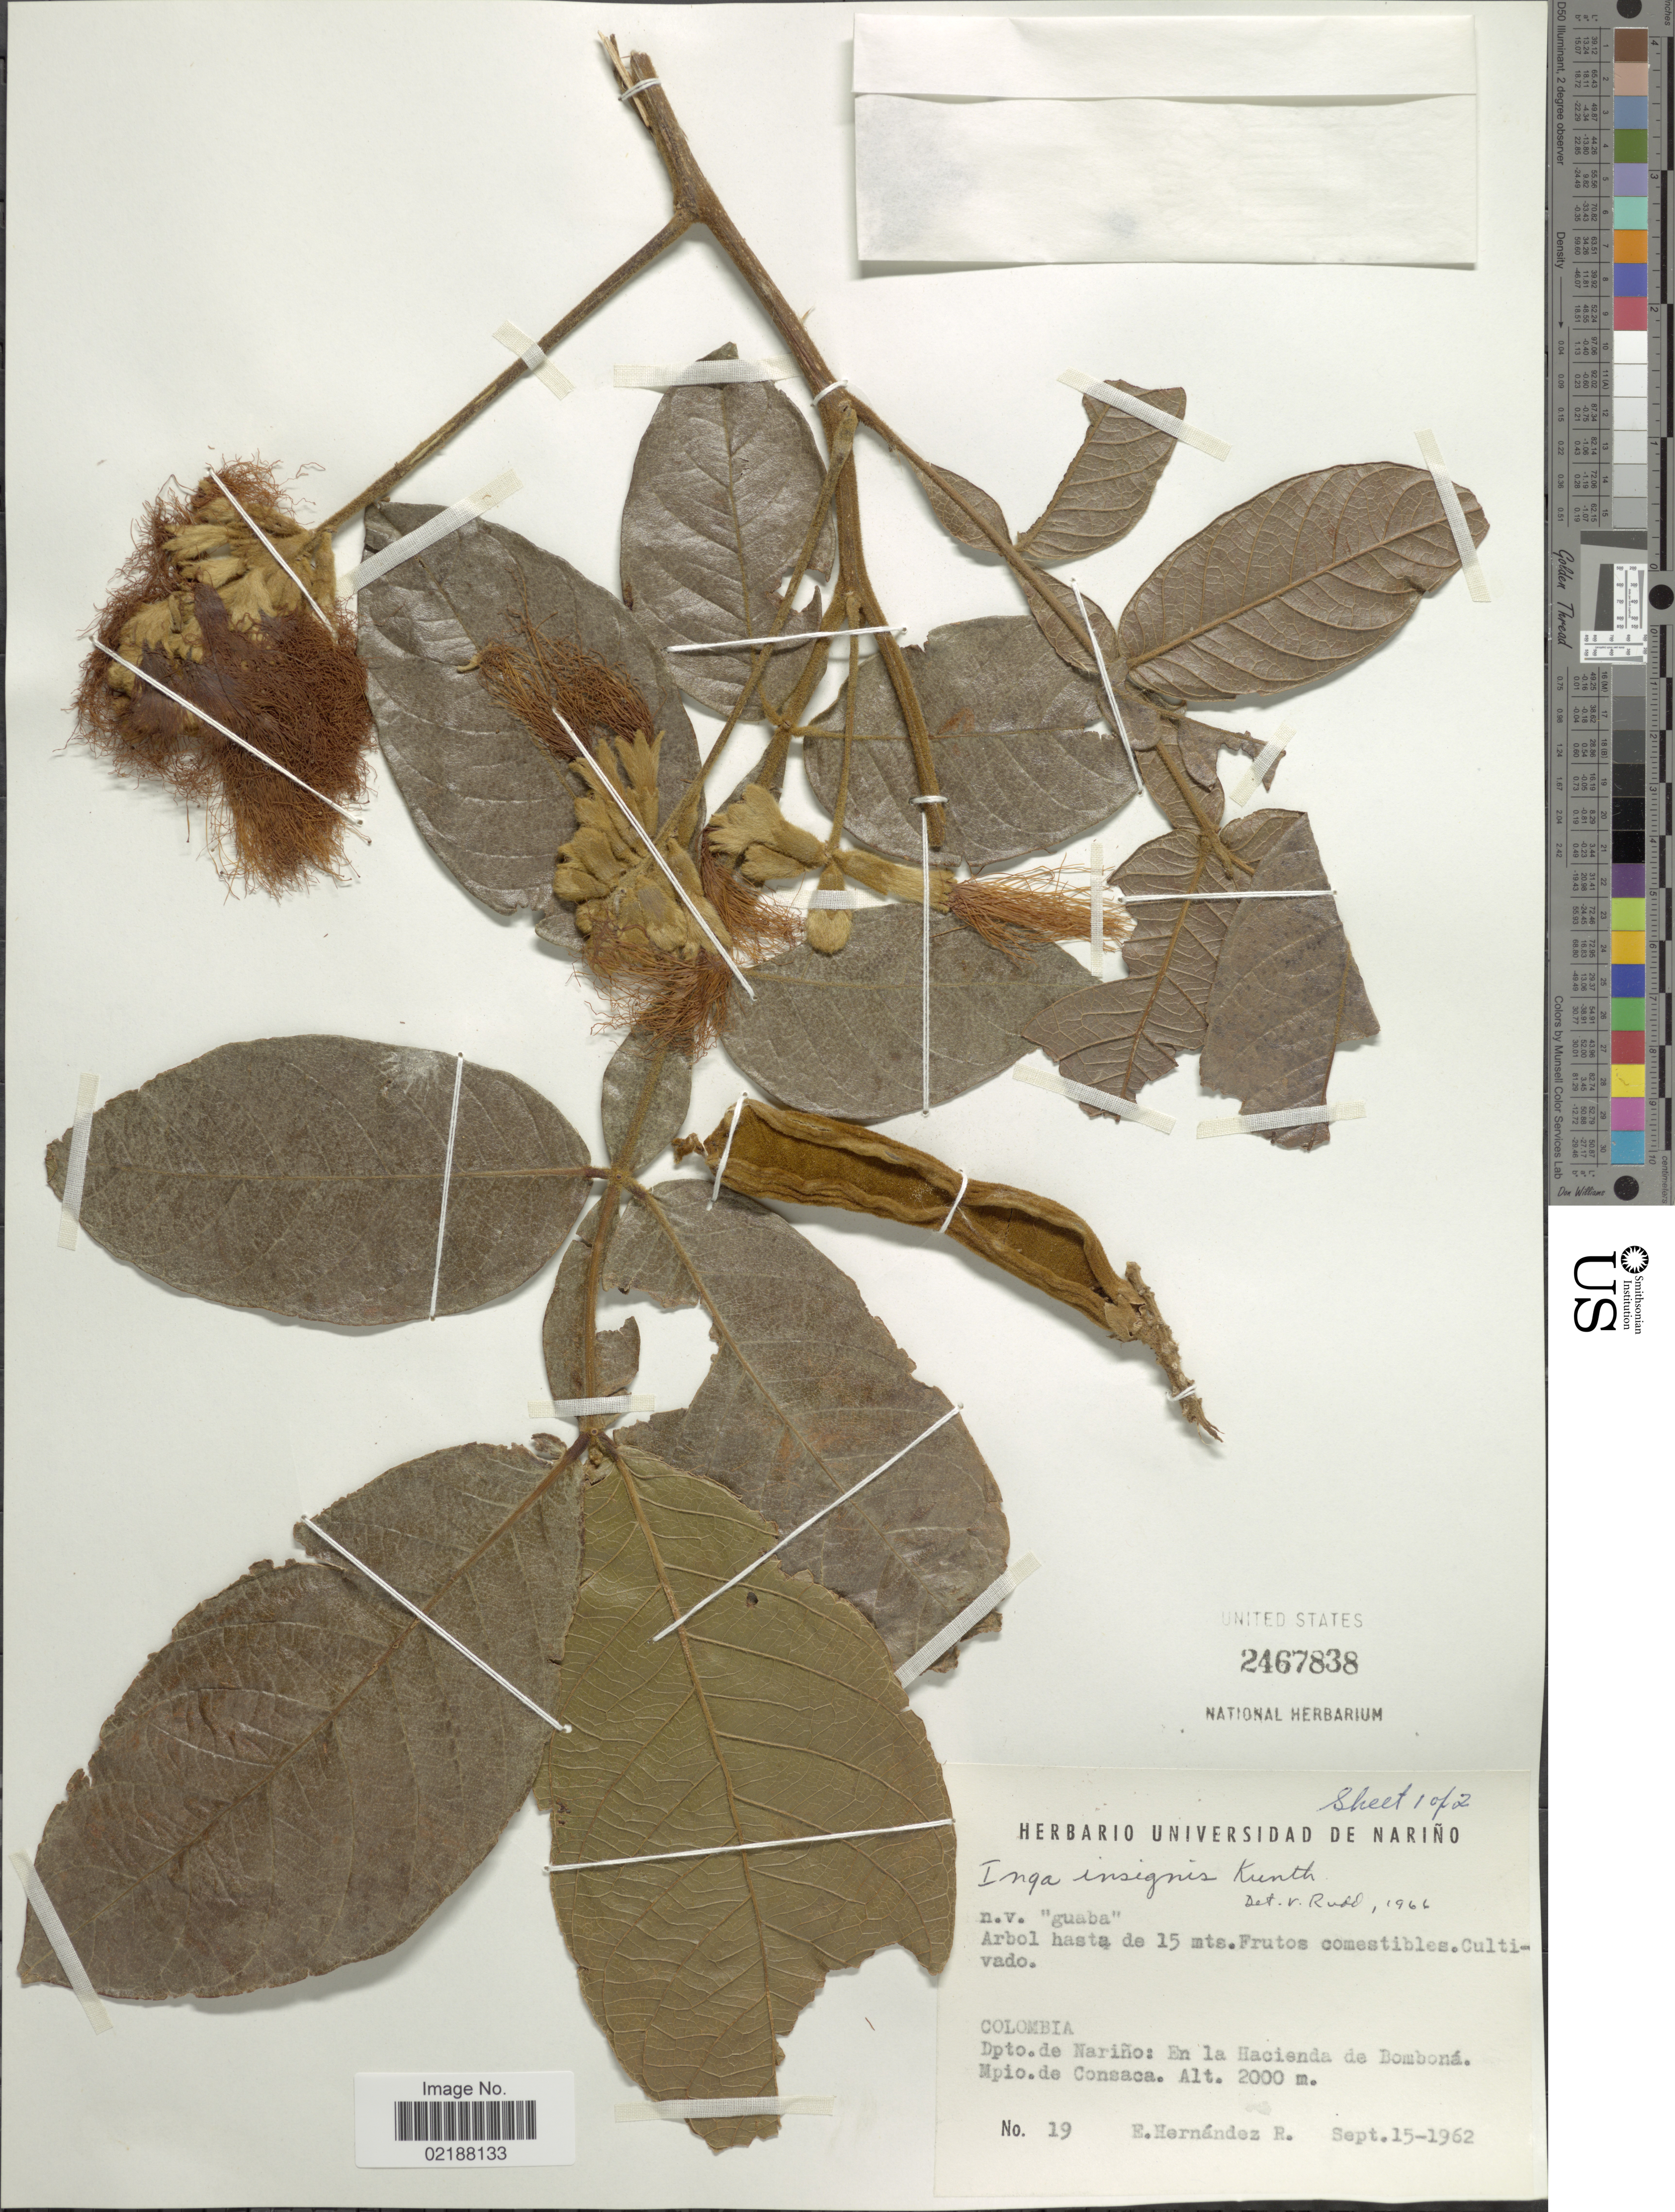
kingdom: Plantae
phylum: Tracheophyta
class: Magnoliopsida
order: Fabales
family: Fabaceae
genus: Inga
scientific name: Inga insignis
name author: Kunth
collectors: E. Hernández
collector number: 19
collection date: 1962-09-15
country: Colombia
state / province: Nariño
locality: Dpto. de Nariño: En la Hacienda de Domboná. Mpio. de Consaca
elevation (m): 2000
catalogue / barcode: US 2467838